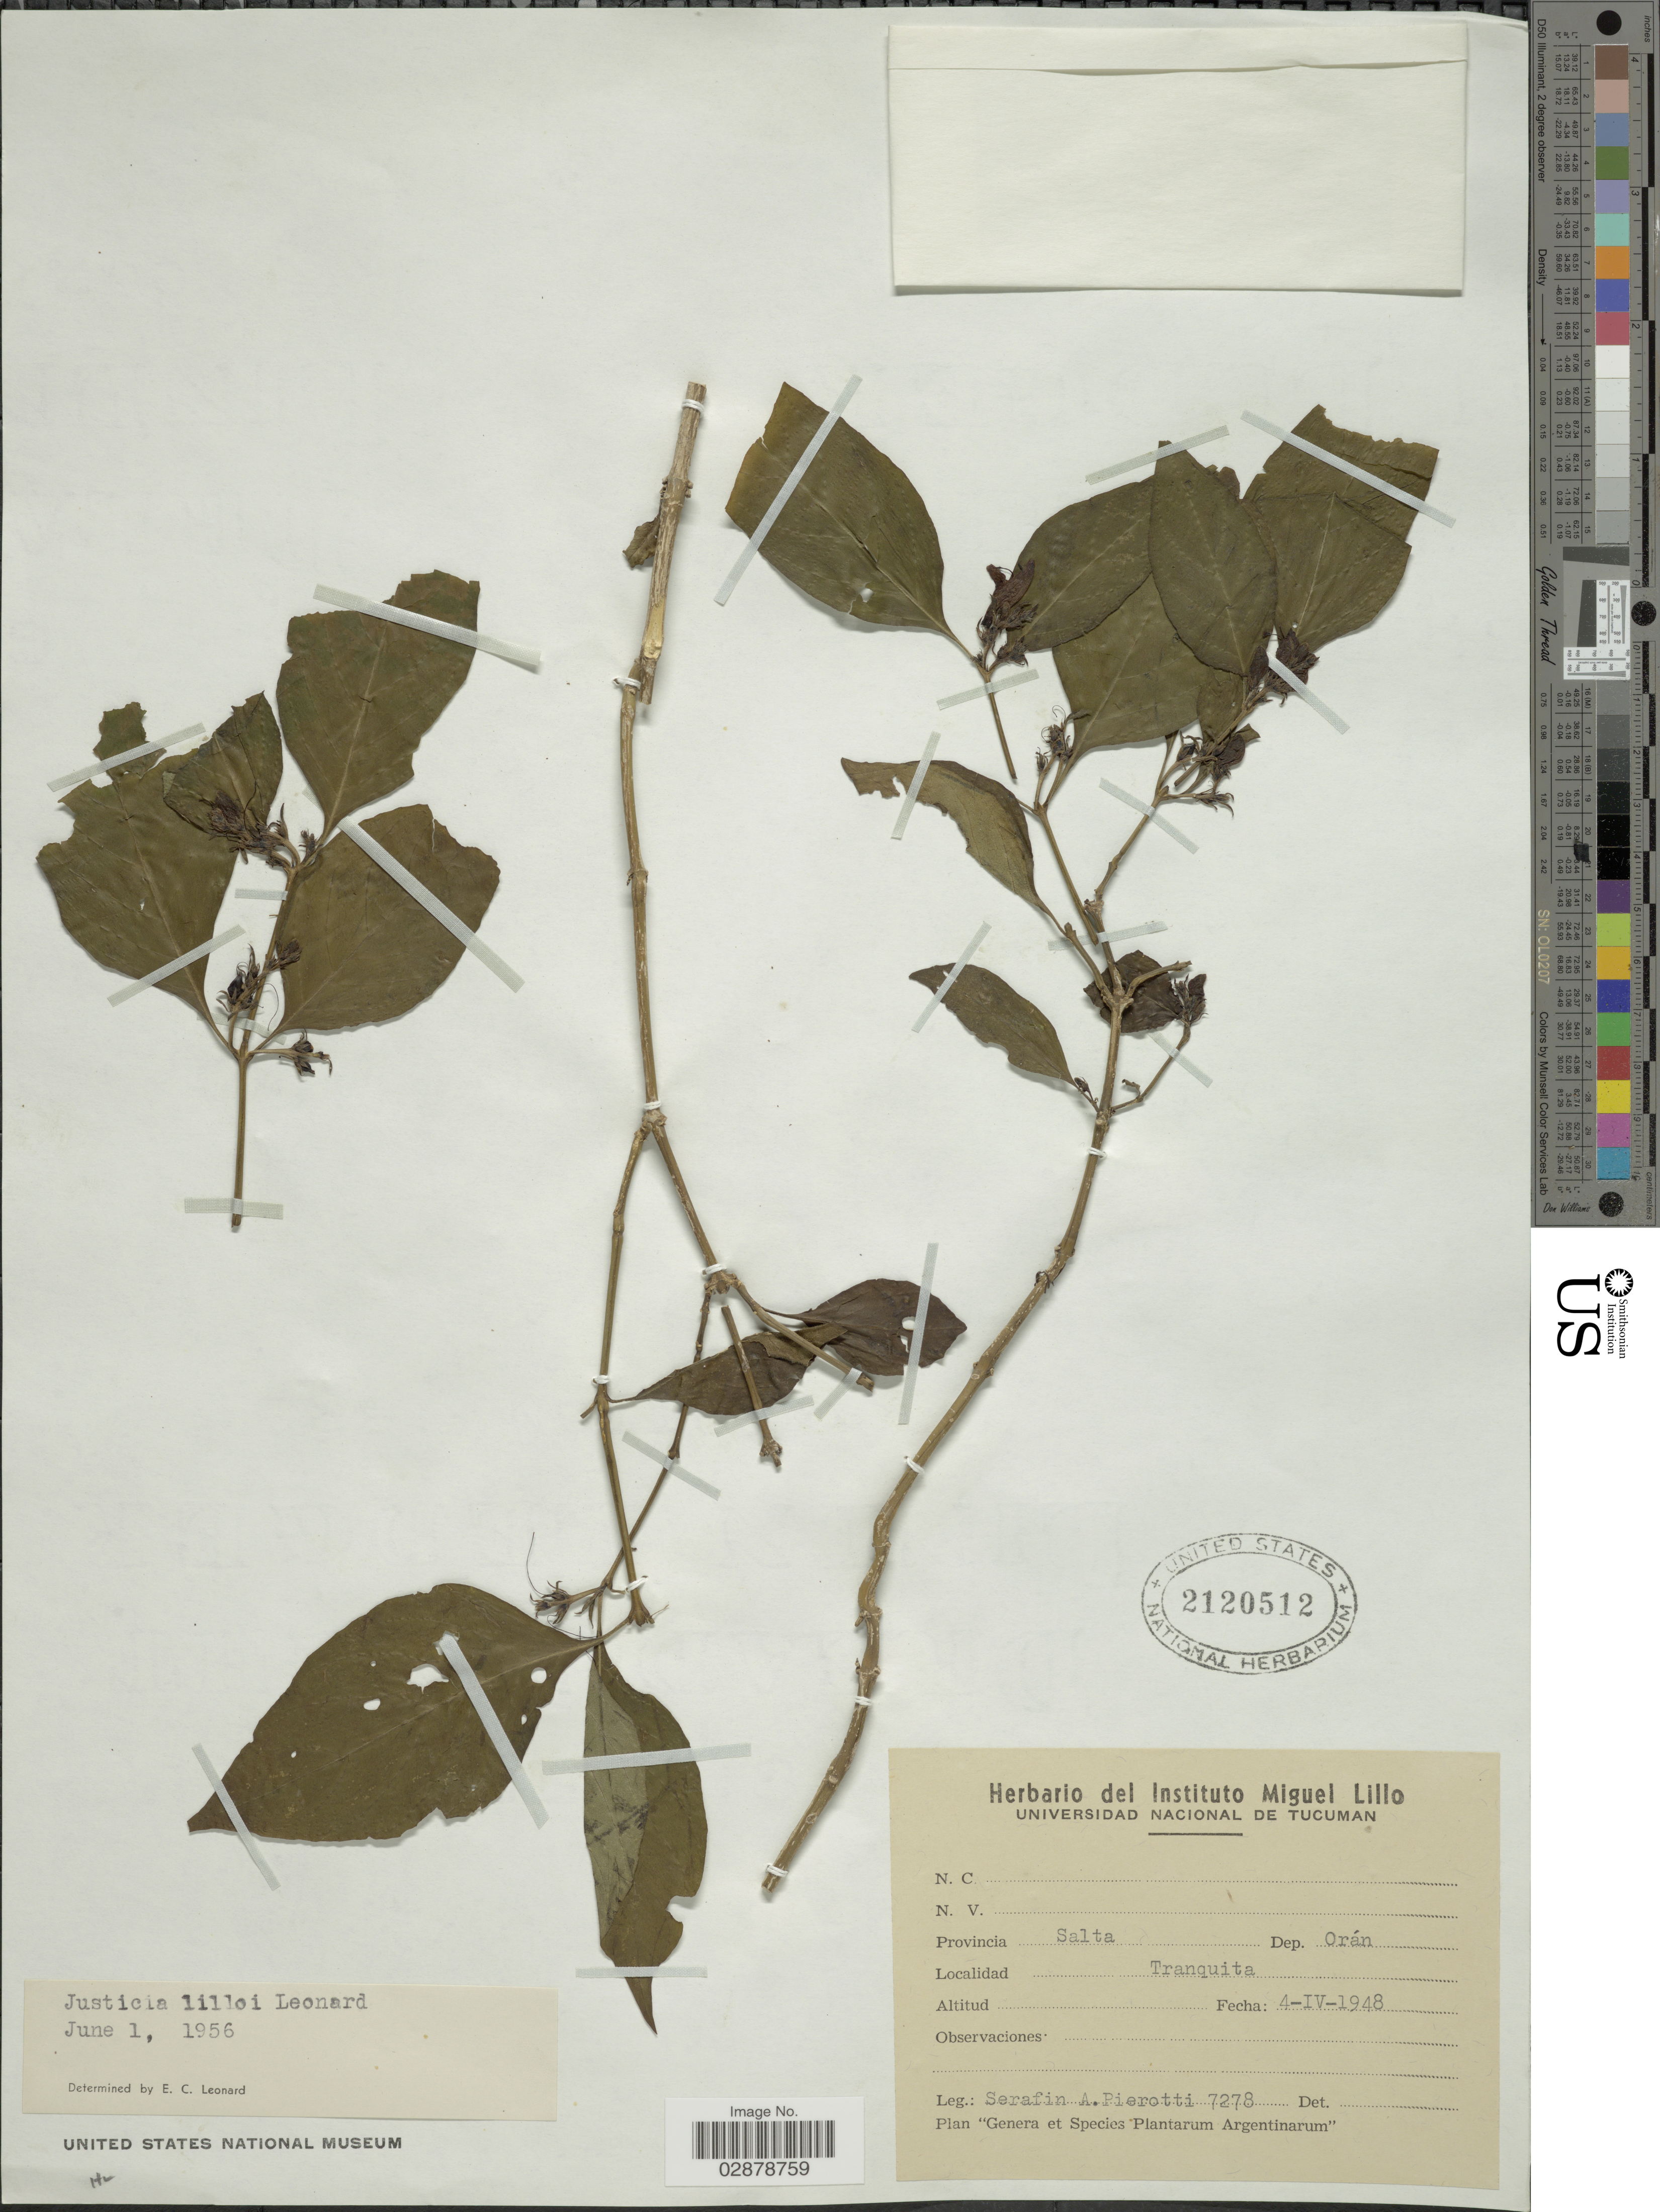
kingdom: Plantae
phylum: Tracheophyta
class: Magnoliopsida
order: Lamiales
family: Acanthaceae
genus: Justicia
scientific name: Justicia corumbensis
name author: (Lindau) Wassh. & C. Ezcurra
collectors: S. A. Pierotti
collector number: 7278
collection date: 1948-04-04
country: Argentina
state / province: Salta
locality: Dep. Orán. Tranquita.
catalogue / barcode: US 2120512